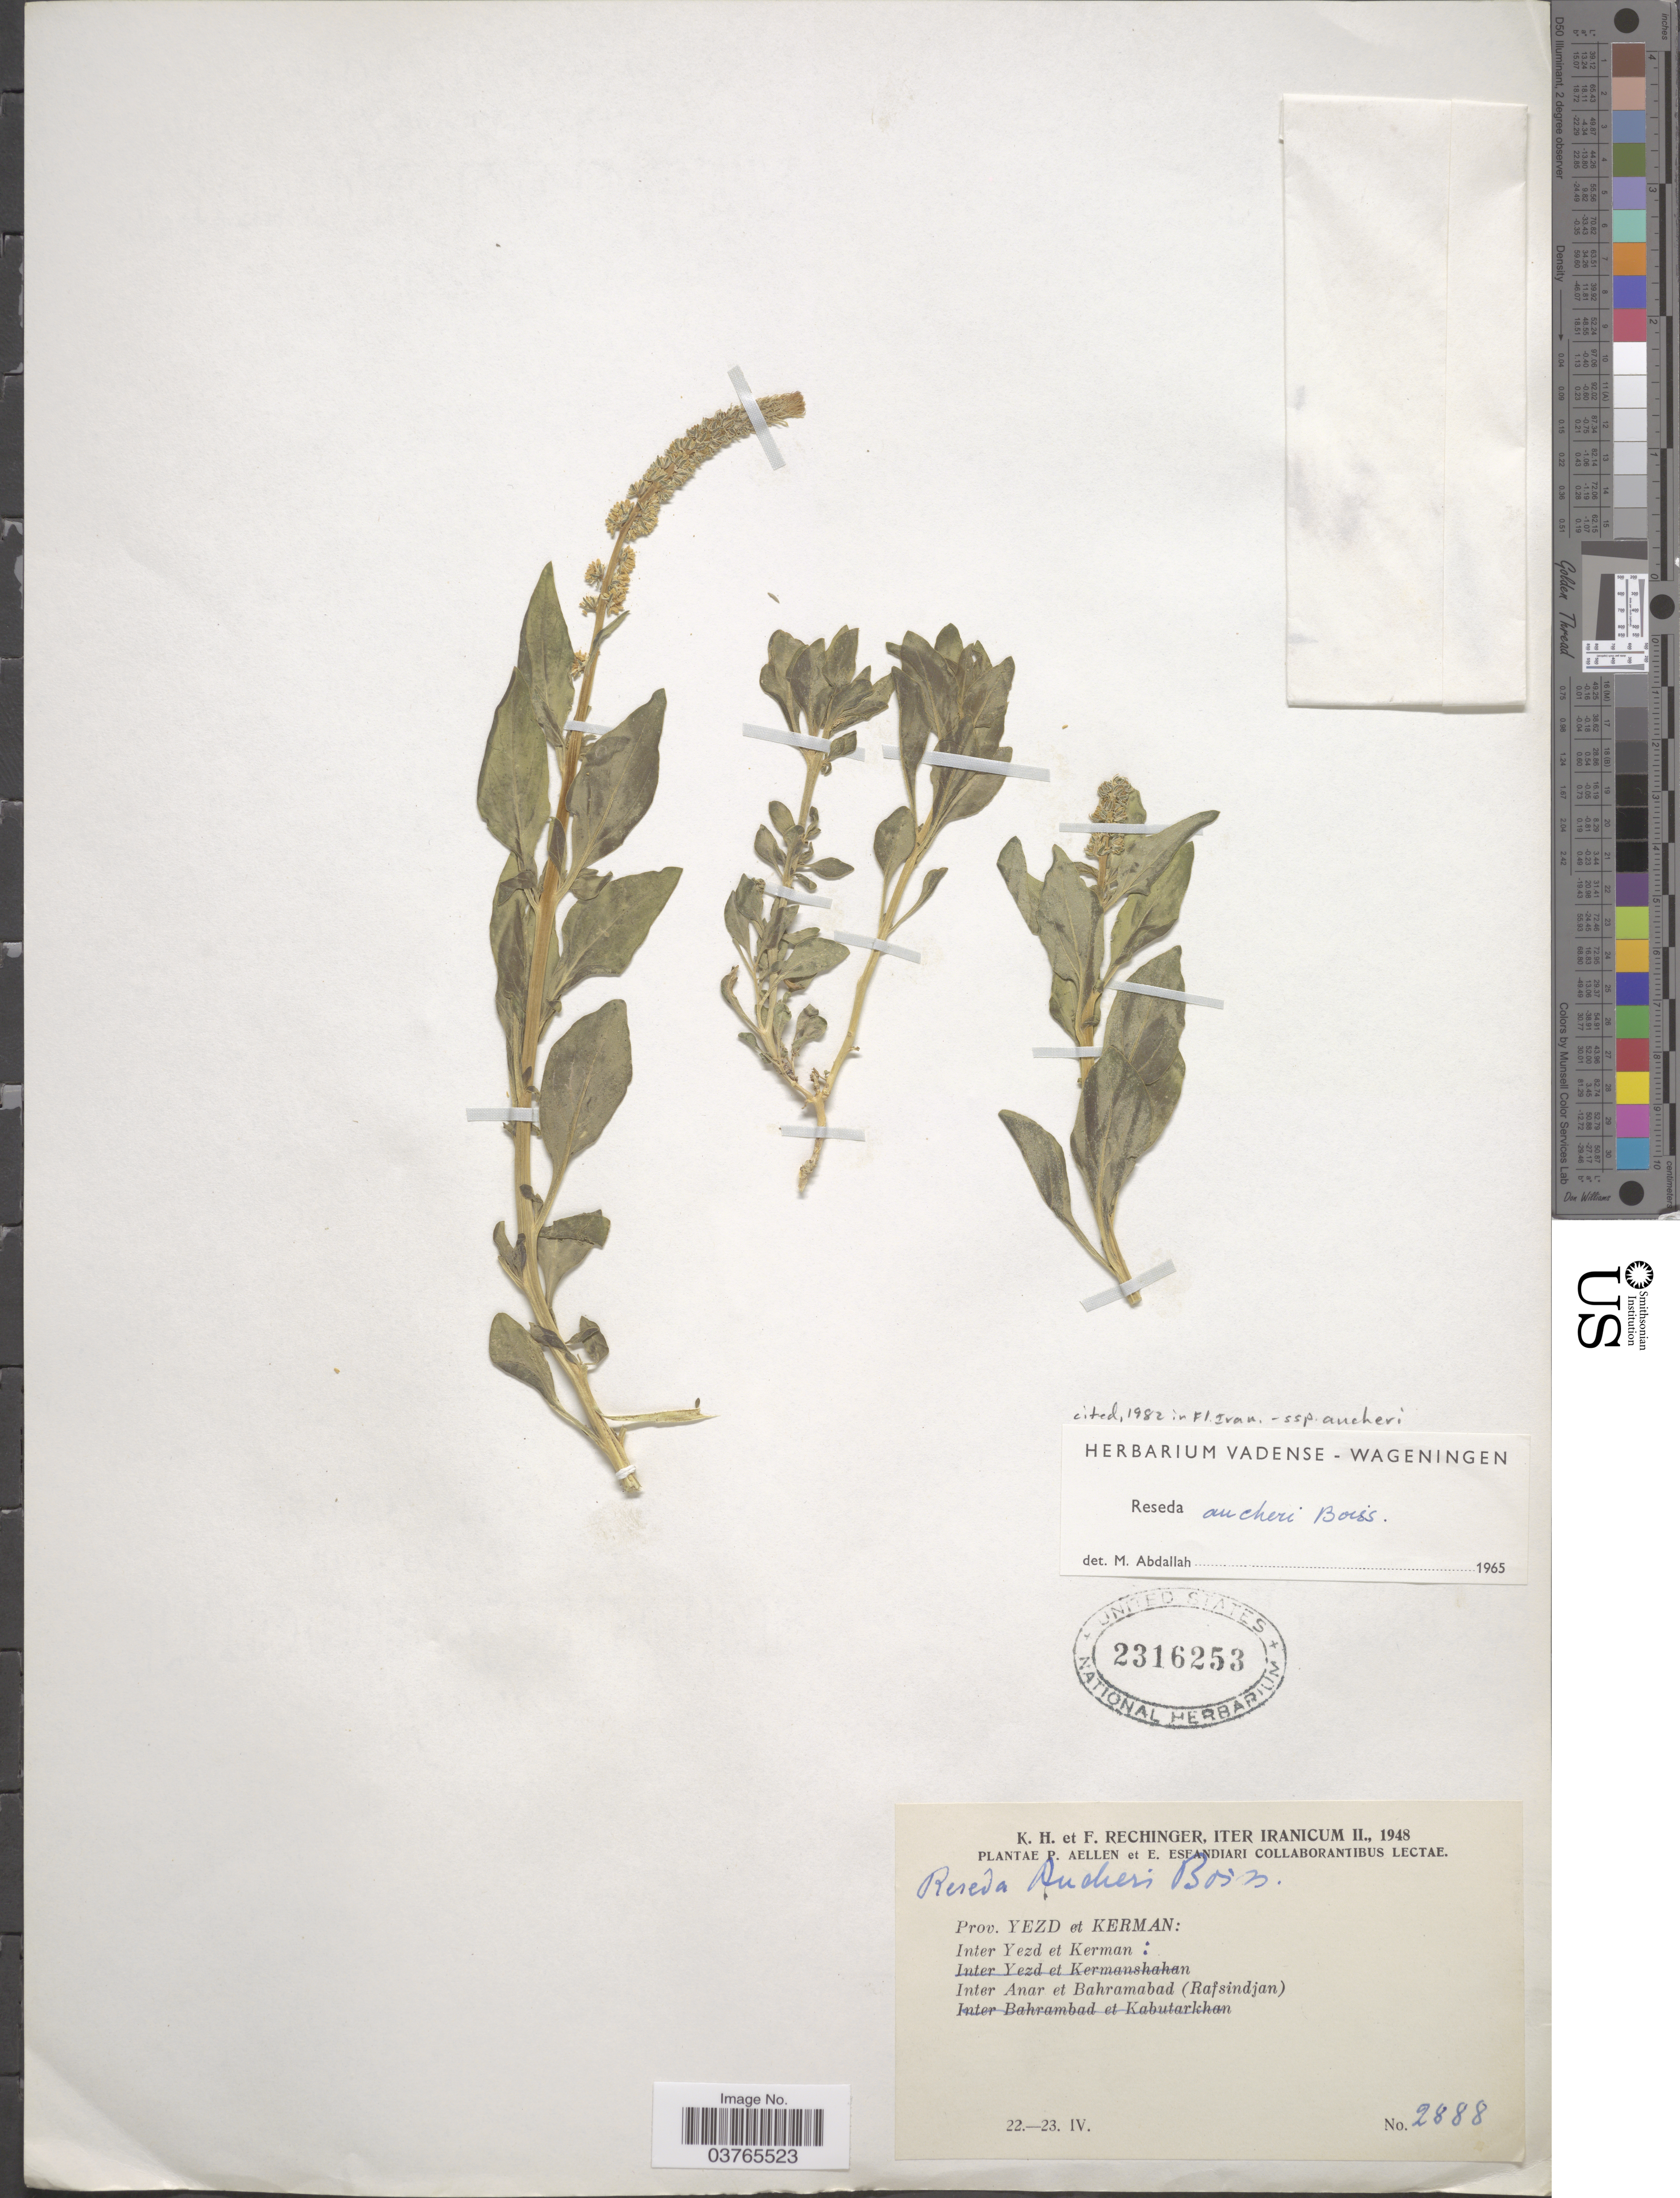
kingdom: Plantae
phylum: Tracheophyta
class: Magnoliopsida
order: Brassicales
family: Resedaceae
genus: Reseda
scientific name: Reseda aucheri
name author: Boiss.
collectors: K. H. Rechinger & F. Rechinger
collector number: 2888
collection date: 1948-04-22/1948-04-23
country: Iran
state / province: Kerman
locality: Iter Irancum II. Prov. Yezd et Kerman. Inter Yezd et kerman: Inter Anar et Bahramabad (Rafsindjan).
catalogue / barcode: US 2316253